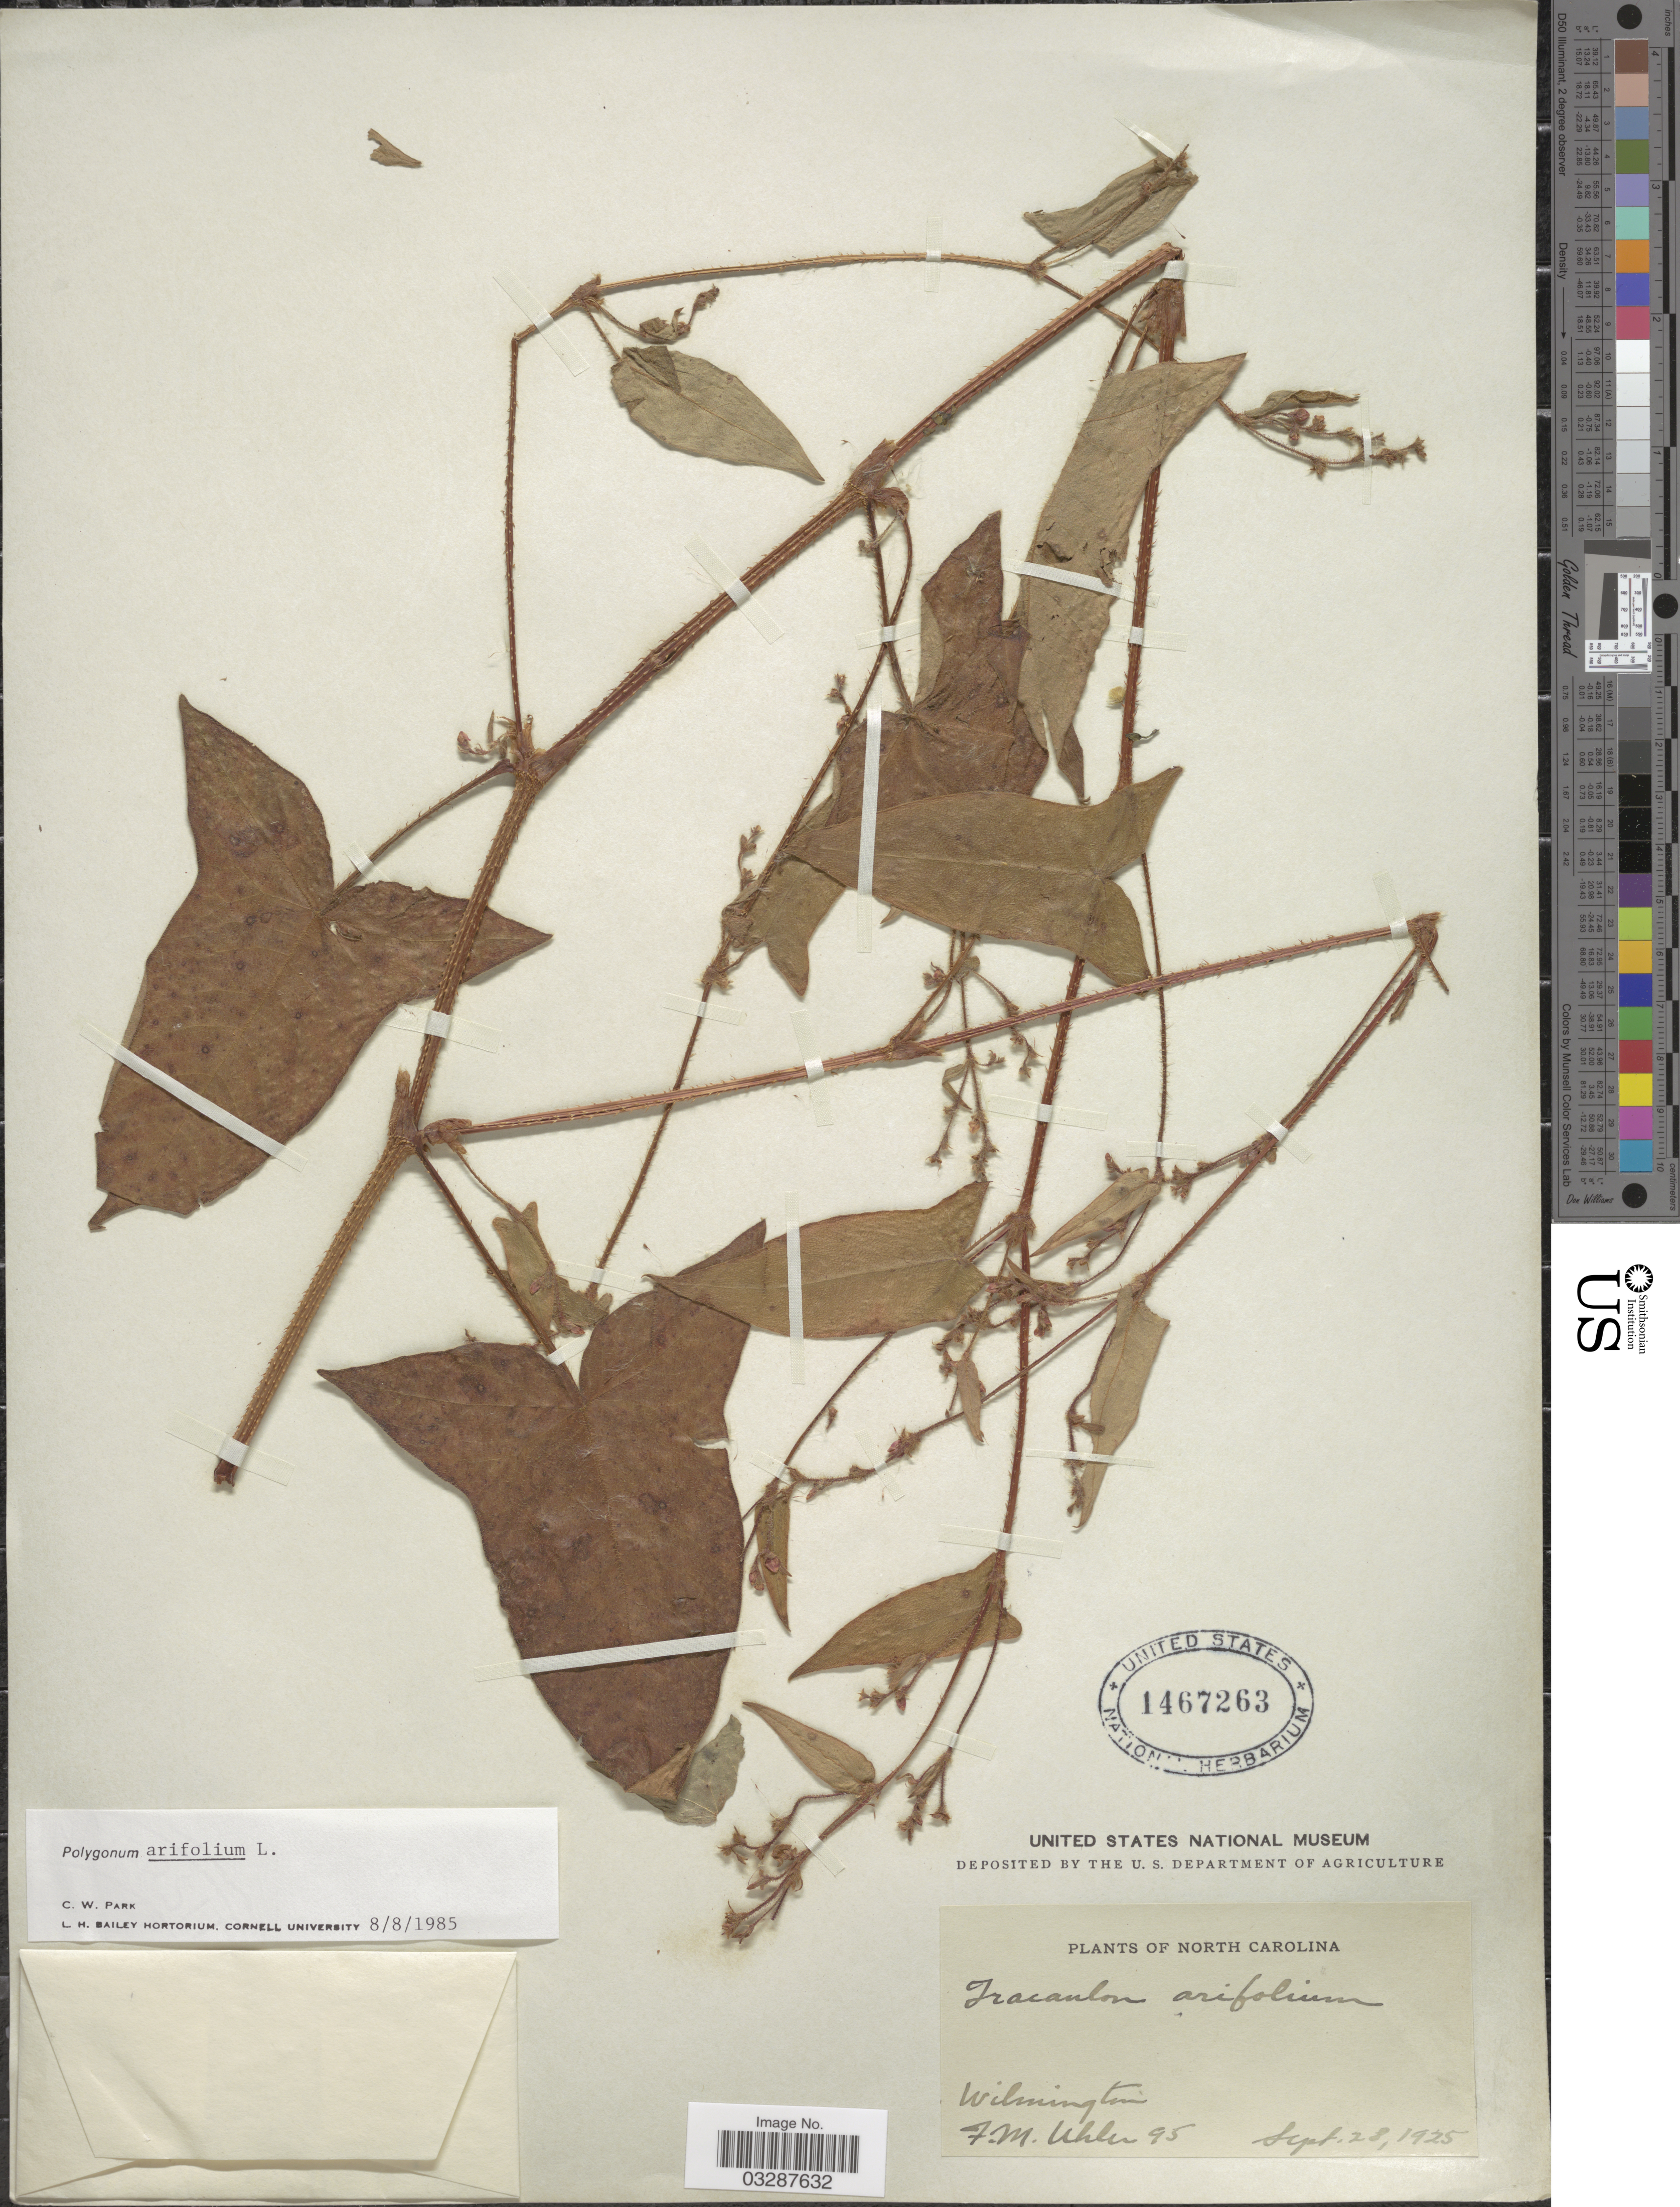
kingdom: Plantae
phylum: Tracheophyta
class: Magnoliopsida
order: Caryophyllales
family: Polygonaceae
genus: Persicaria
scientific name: Persicaria arifolia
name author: (L.) Haraldson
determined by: Atha, D. E.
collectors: F. M. Uhler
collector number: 95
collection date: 1925-09-28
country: United States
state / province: North Carolina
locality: Wilmington.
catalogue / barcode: US 1467263